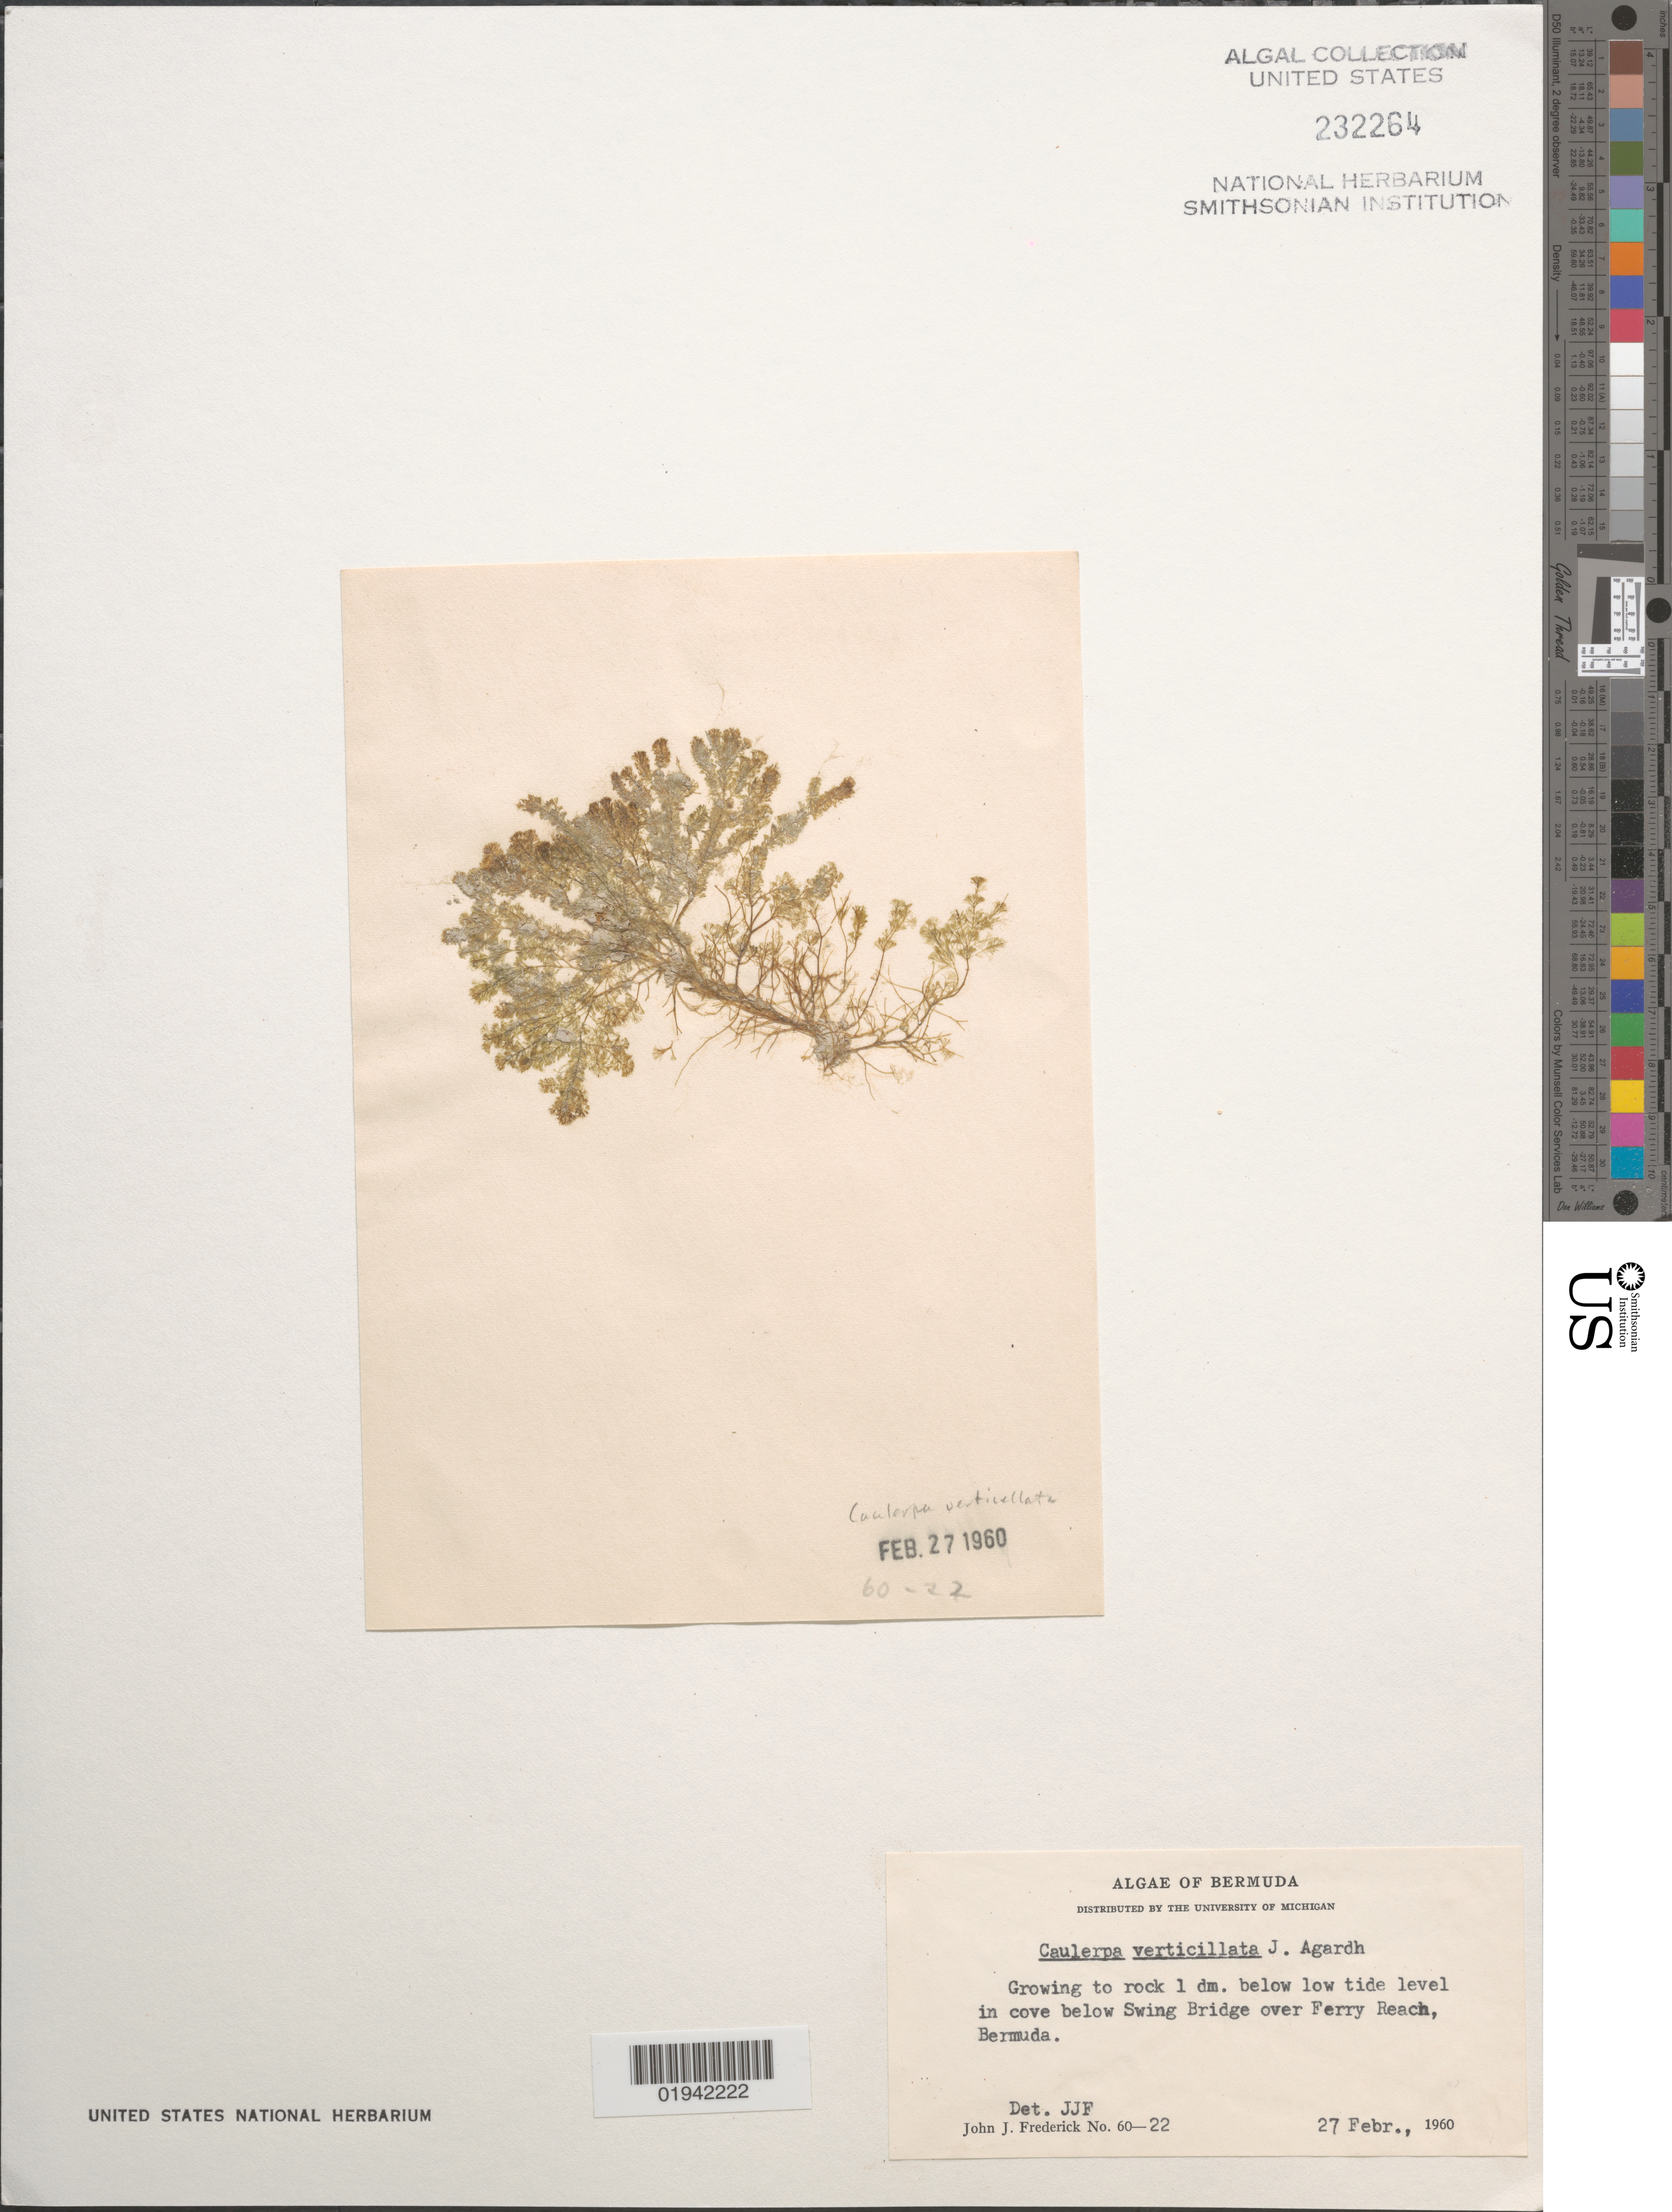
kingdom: Plantae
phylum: Chlorophyta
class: Ulvophyceae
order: Bryopsidales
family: Caulerpaceae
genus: Caulerpa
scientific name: Caulerpa verticillata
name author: J. Agardh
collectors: J. Frederick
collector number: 60-22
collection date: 1960-02-27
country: Bermuda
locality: Growing to rock 1 dm. below low tide level in cove below Swing Bridge over Ferry Reach.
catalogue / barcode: US 232264